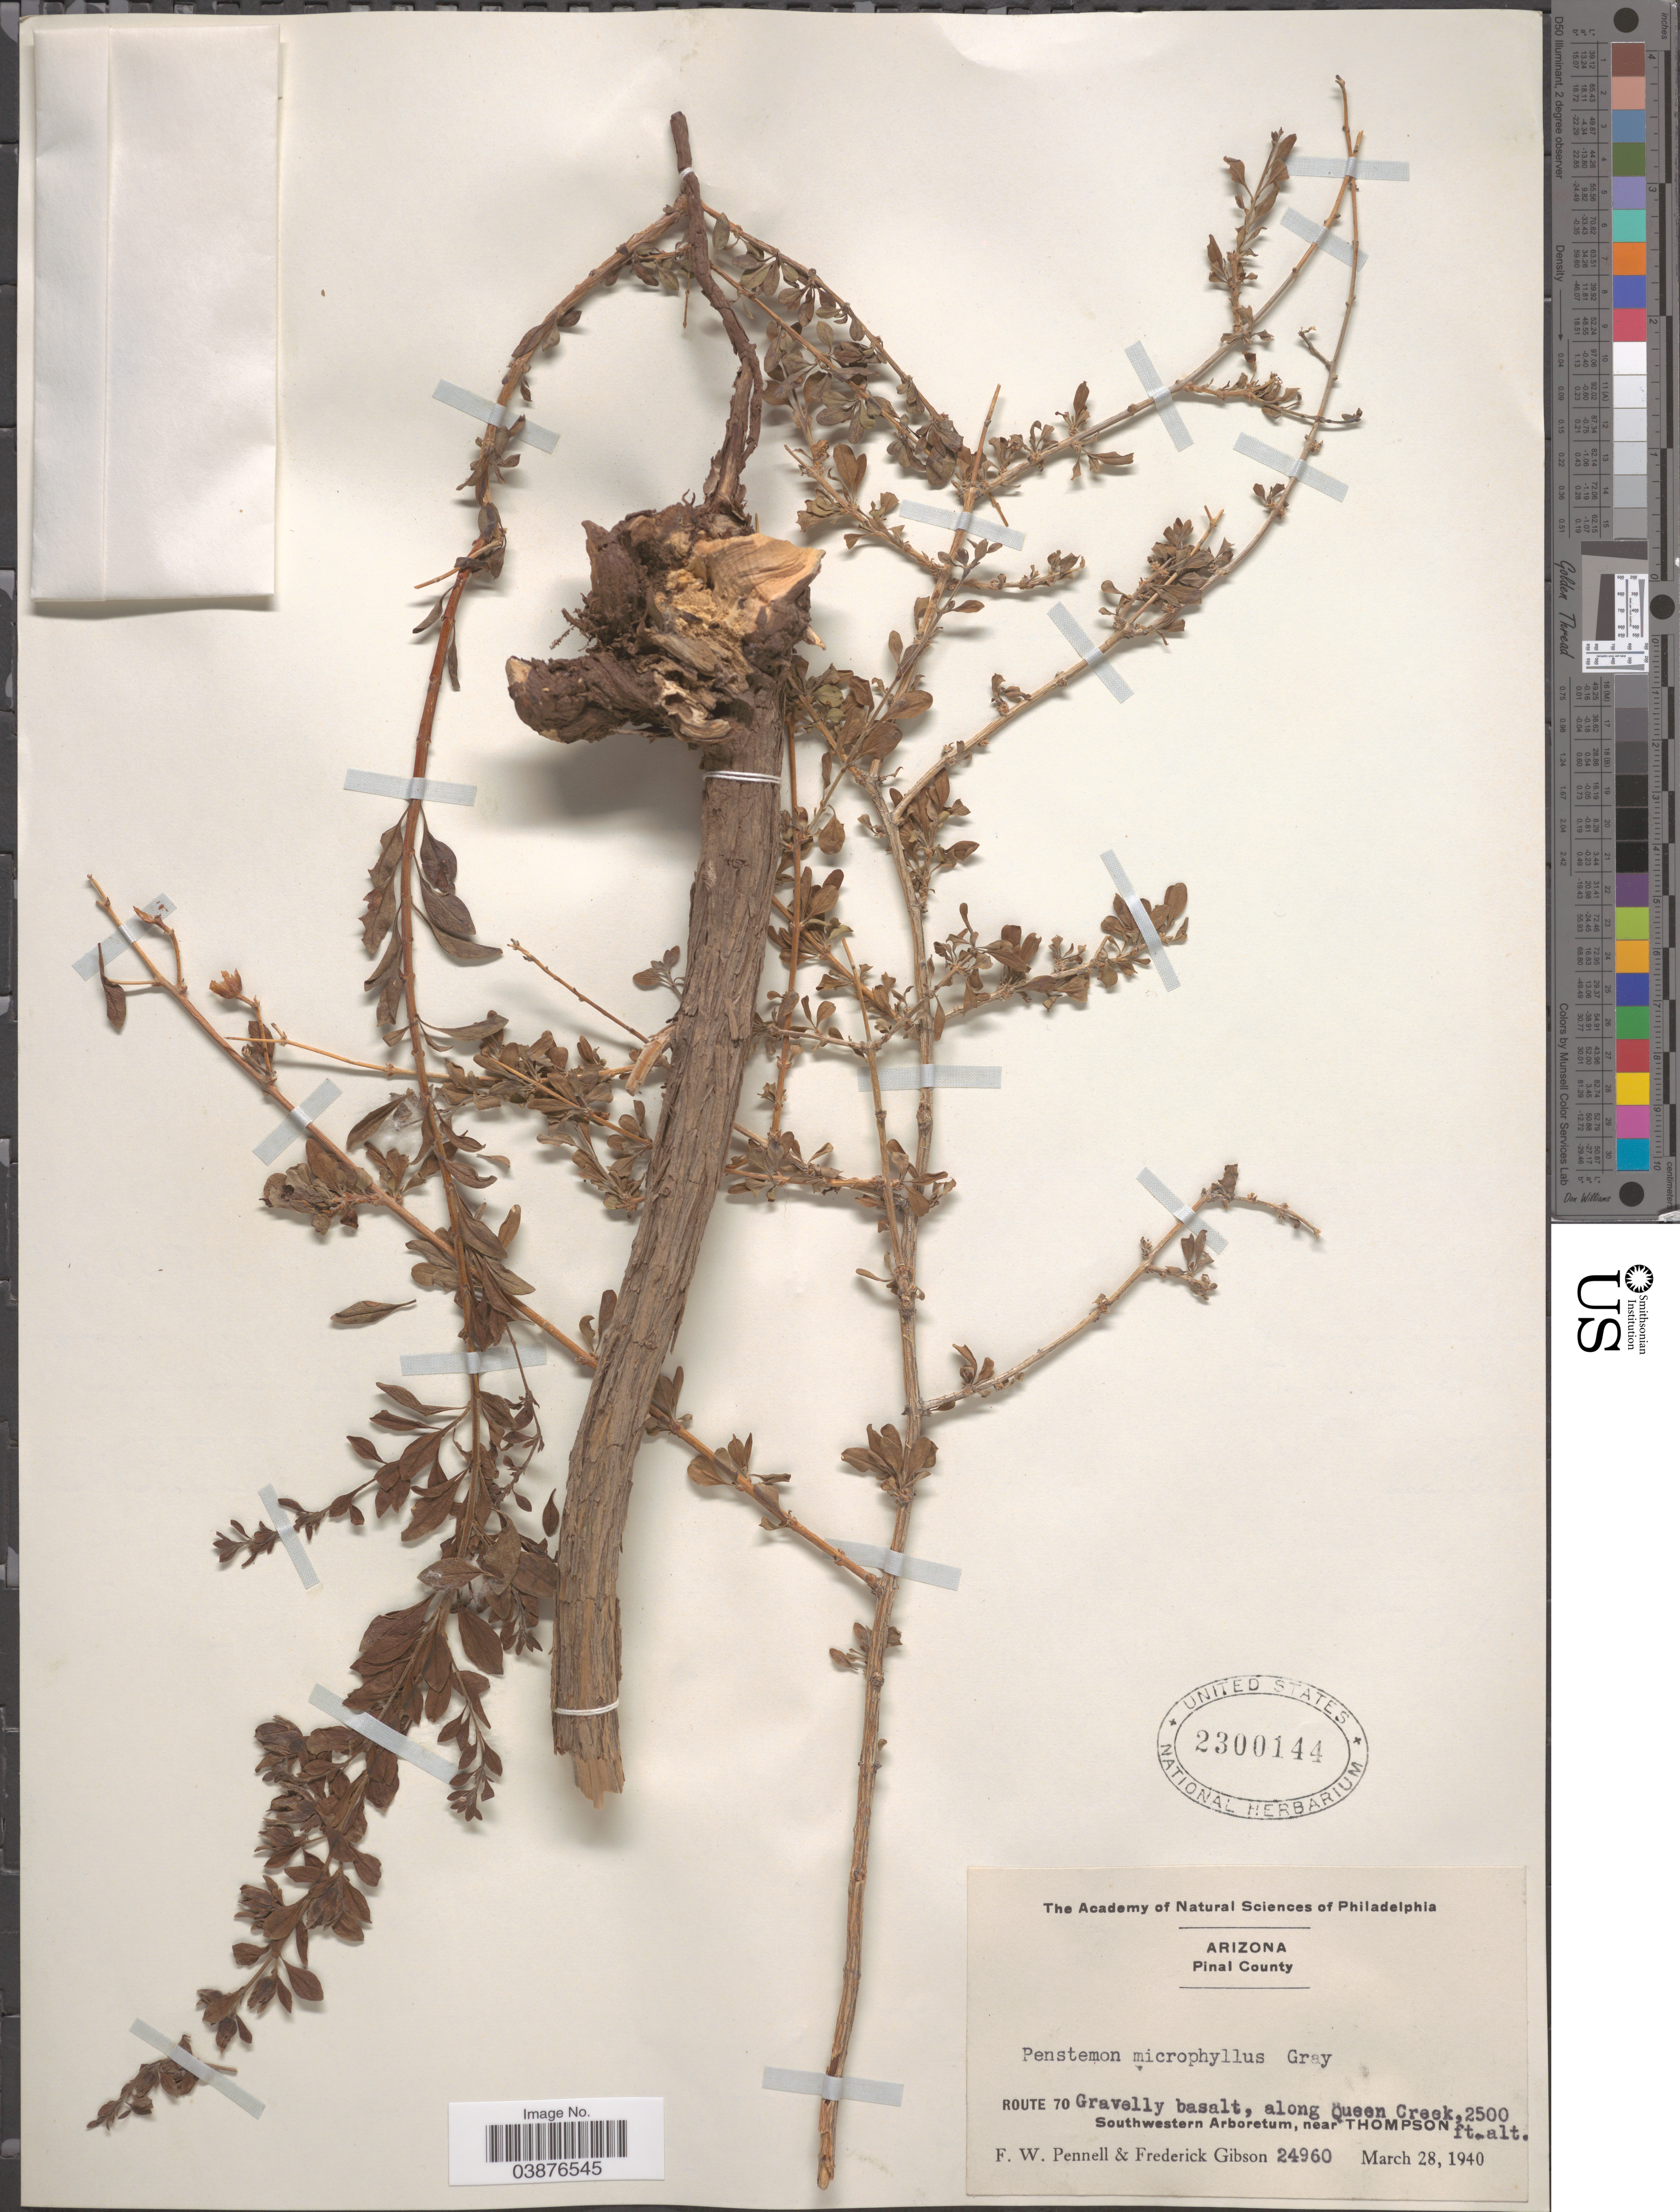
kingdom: Plantae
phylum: Tracheophyta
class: Magnoliopsida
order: Lamiales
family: Plantaginaceae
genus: Penstemon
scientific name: Penstemon microphyllus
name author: A. Gray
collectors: F. W. Pennell & F. Gibson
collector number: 24960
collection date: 1940-03-28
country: United States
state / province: Arizona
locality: Pinal County. Route 70. Along Queen Creek, Southwestern Arboretum, near Thompson.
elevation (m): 762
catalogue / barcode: US 2300144